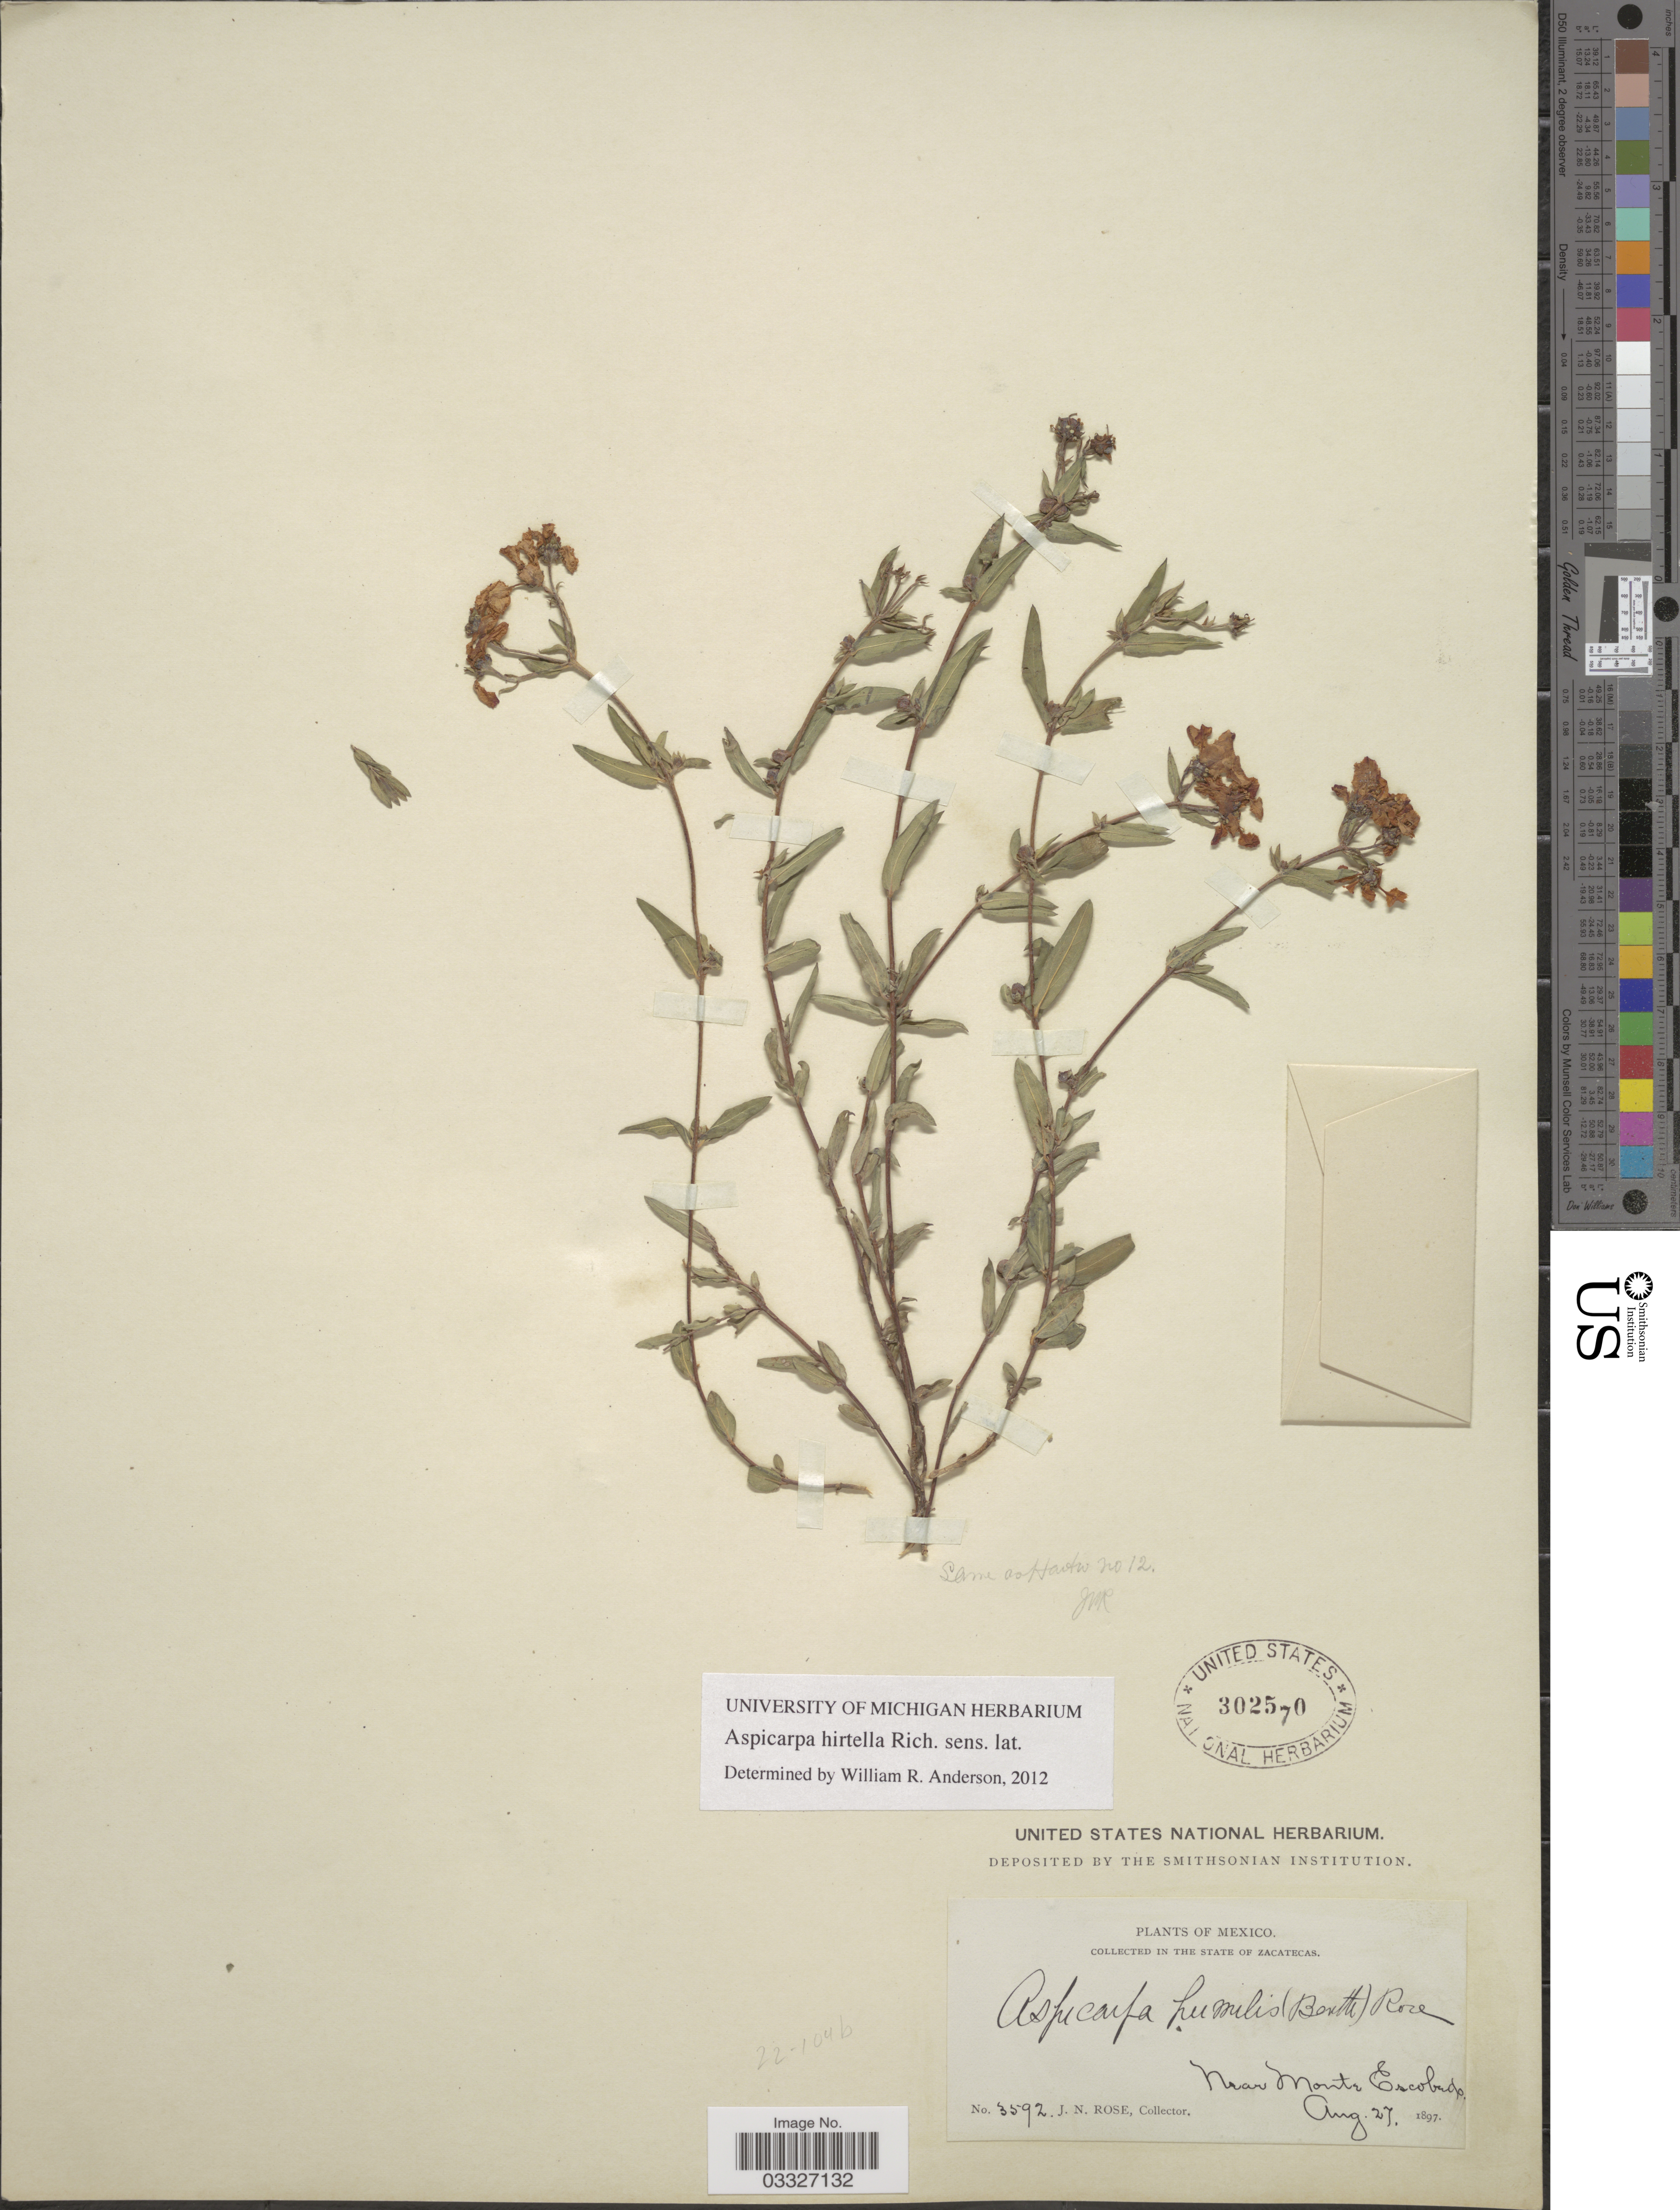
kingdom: Plantae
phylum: Tracheophyta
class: Magnoliopsida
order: Malpighiales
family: Malpighiaceae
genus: Aspicarpa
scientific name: Aspicarpa hirtella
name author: Rich.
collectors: J. N. Rose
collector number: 3592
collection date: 1897-08-27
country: Mexico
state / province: Zacatecas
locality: Near Monte Escobedo.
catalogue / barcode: US 302570